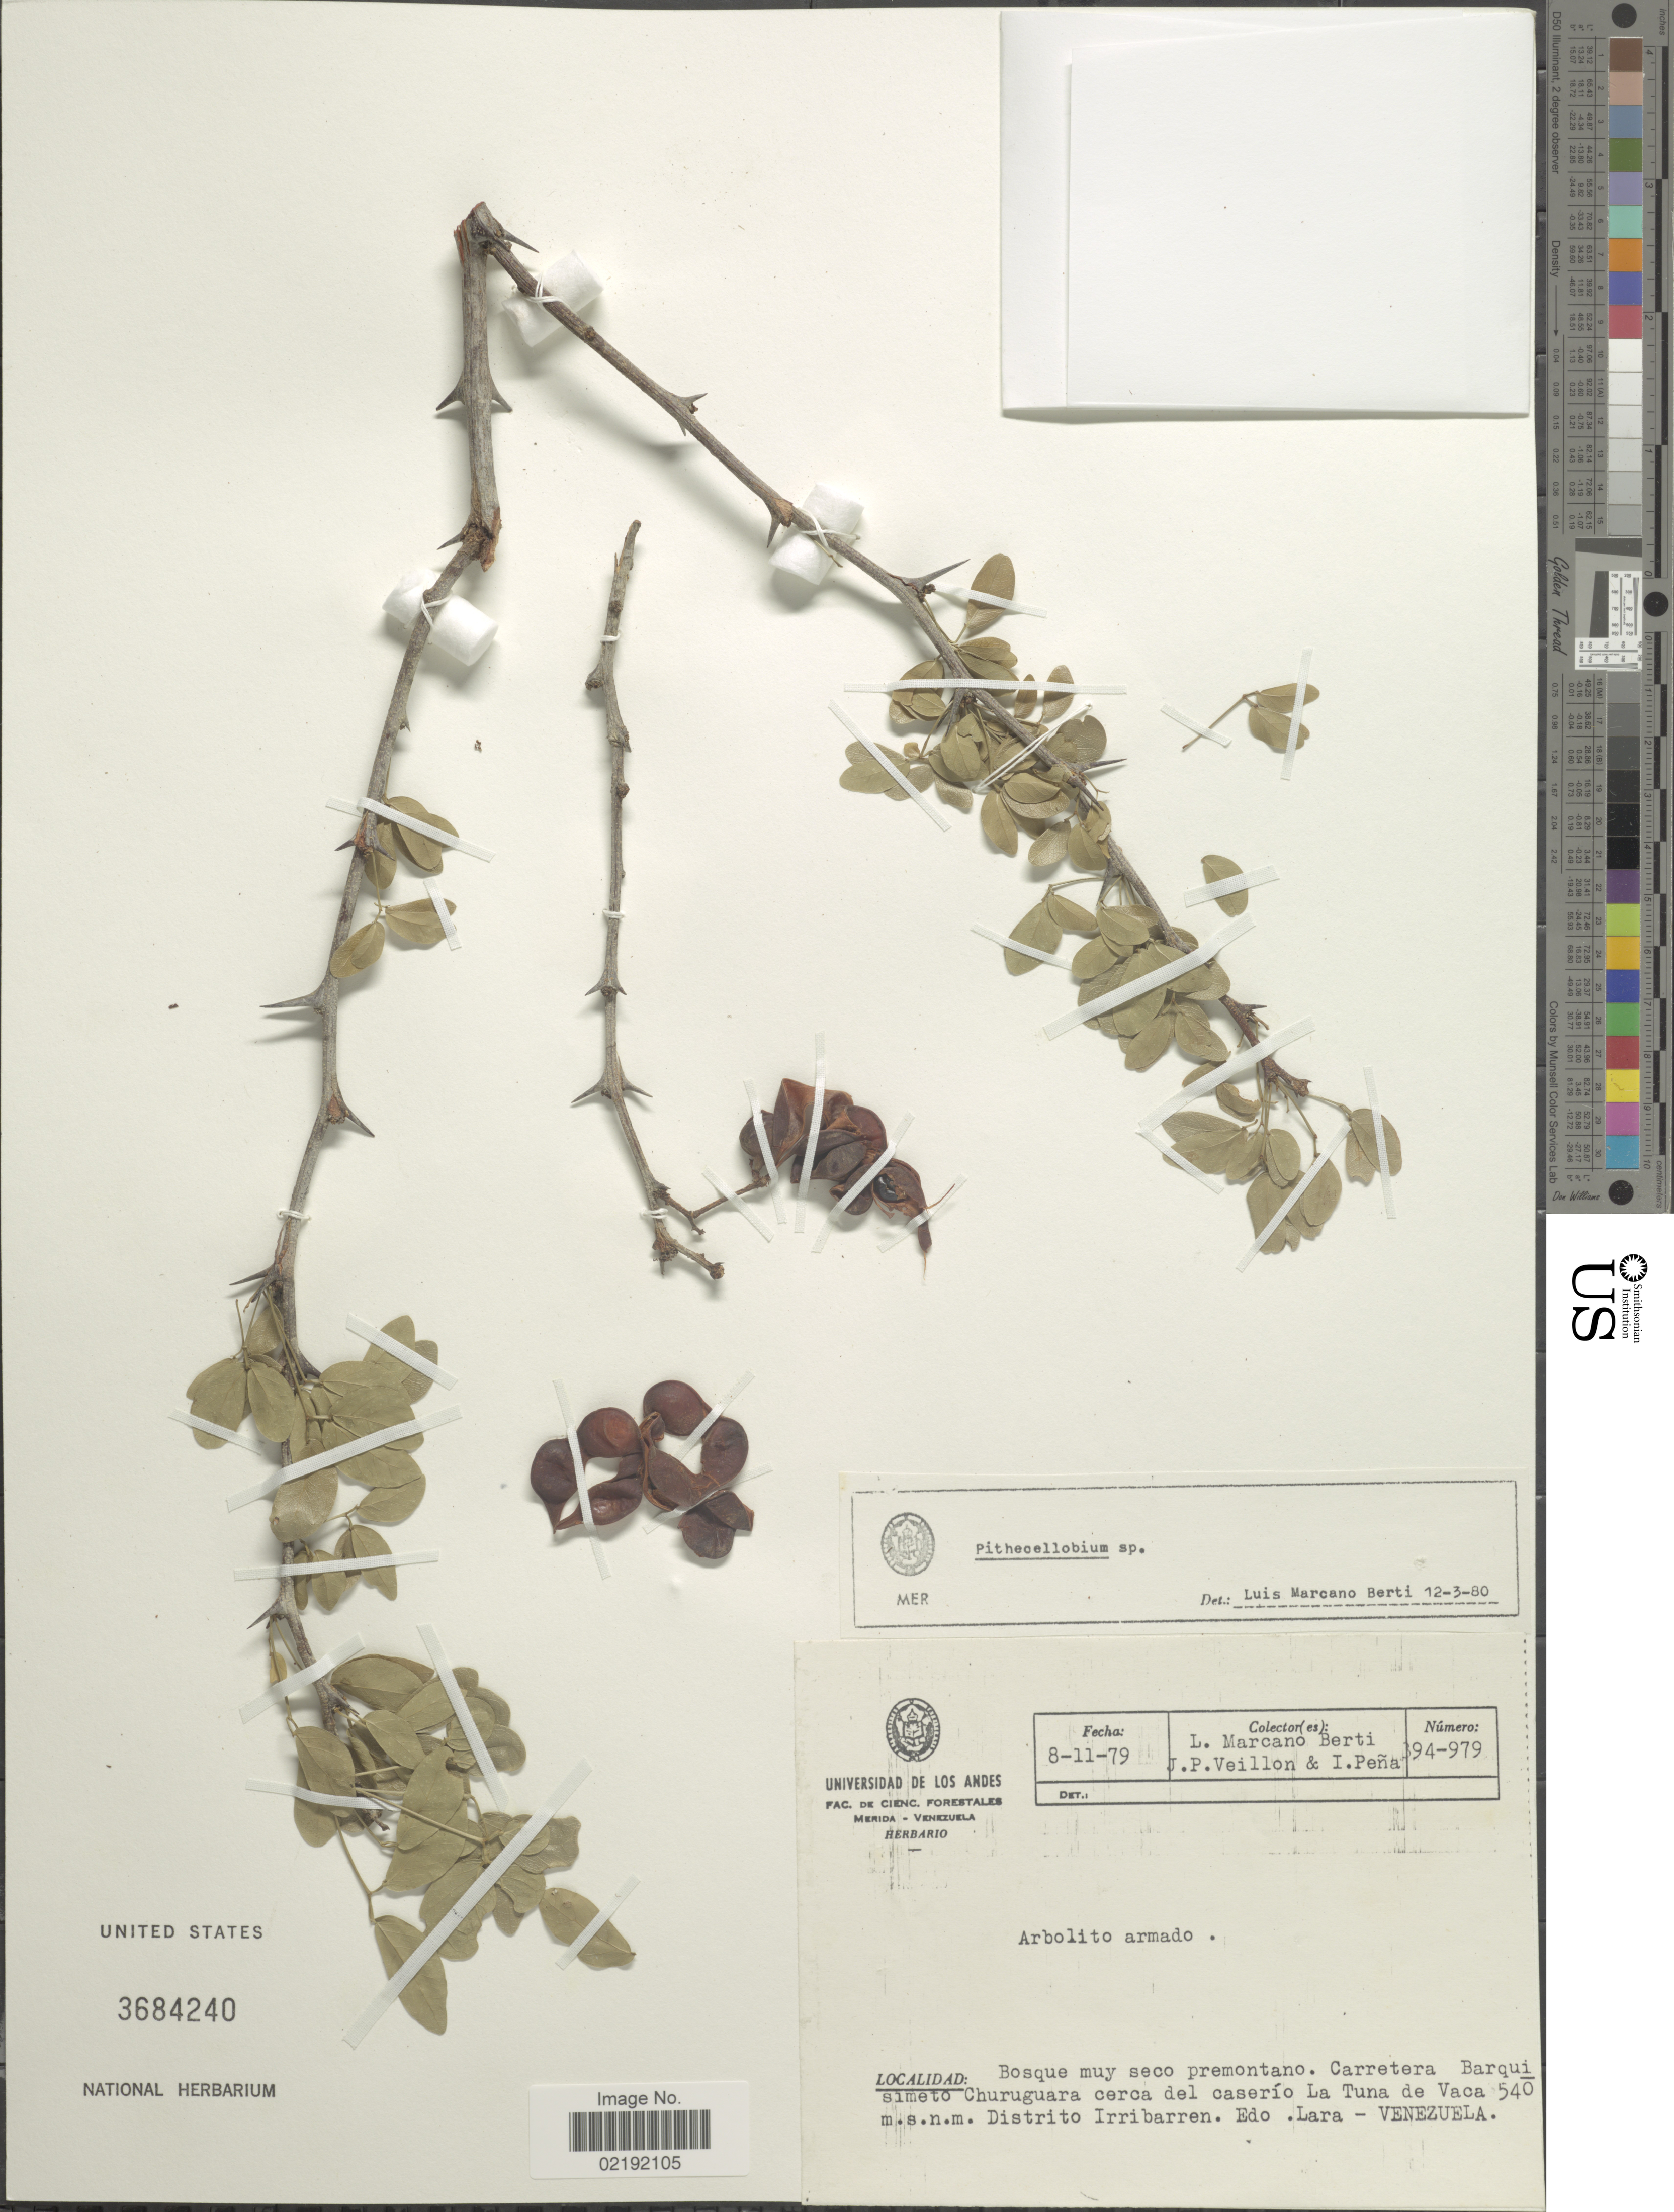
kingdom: Plantae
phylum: Tracheophyta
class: Magnoliopsida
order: Fabales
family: Fabaceae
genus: Pithecellobium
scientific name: Pithecellobium sp.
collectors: L. Marcano-Berti, J. Veillon & I. Pena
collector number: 394-979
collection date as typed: Transcribed d/m/y: 8/11/79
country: Venezuela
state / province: Lara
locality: Bosque muy seco premontano. Carretera Barquisimeto Churuguara cerca del caserío La Tuna de Vaca . Distrito Irribarren. Edo. Lara - Venezuela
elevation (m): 540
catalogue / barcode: US 3684240